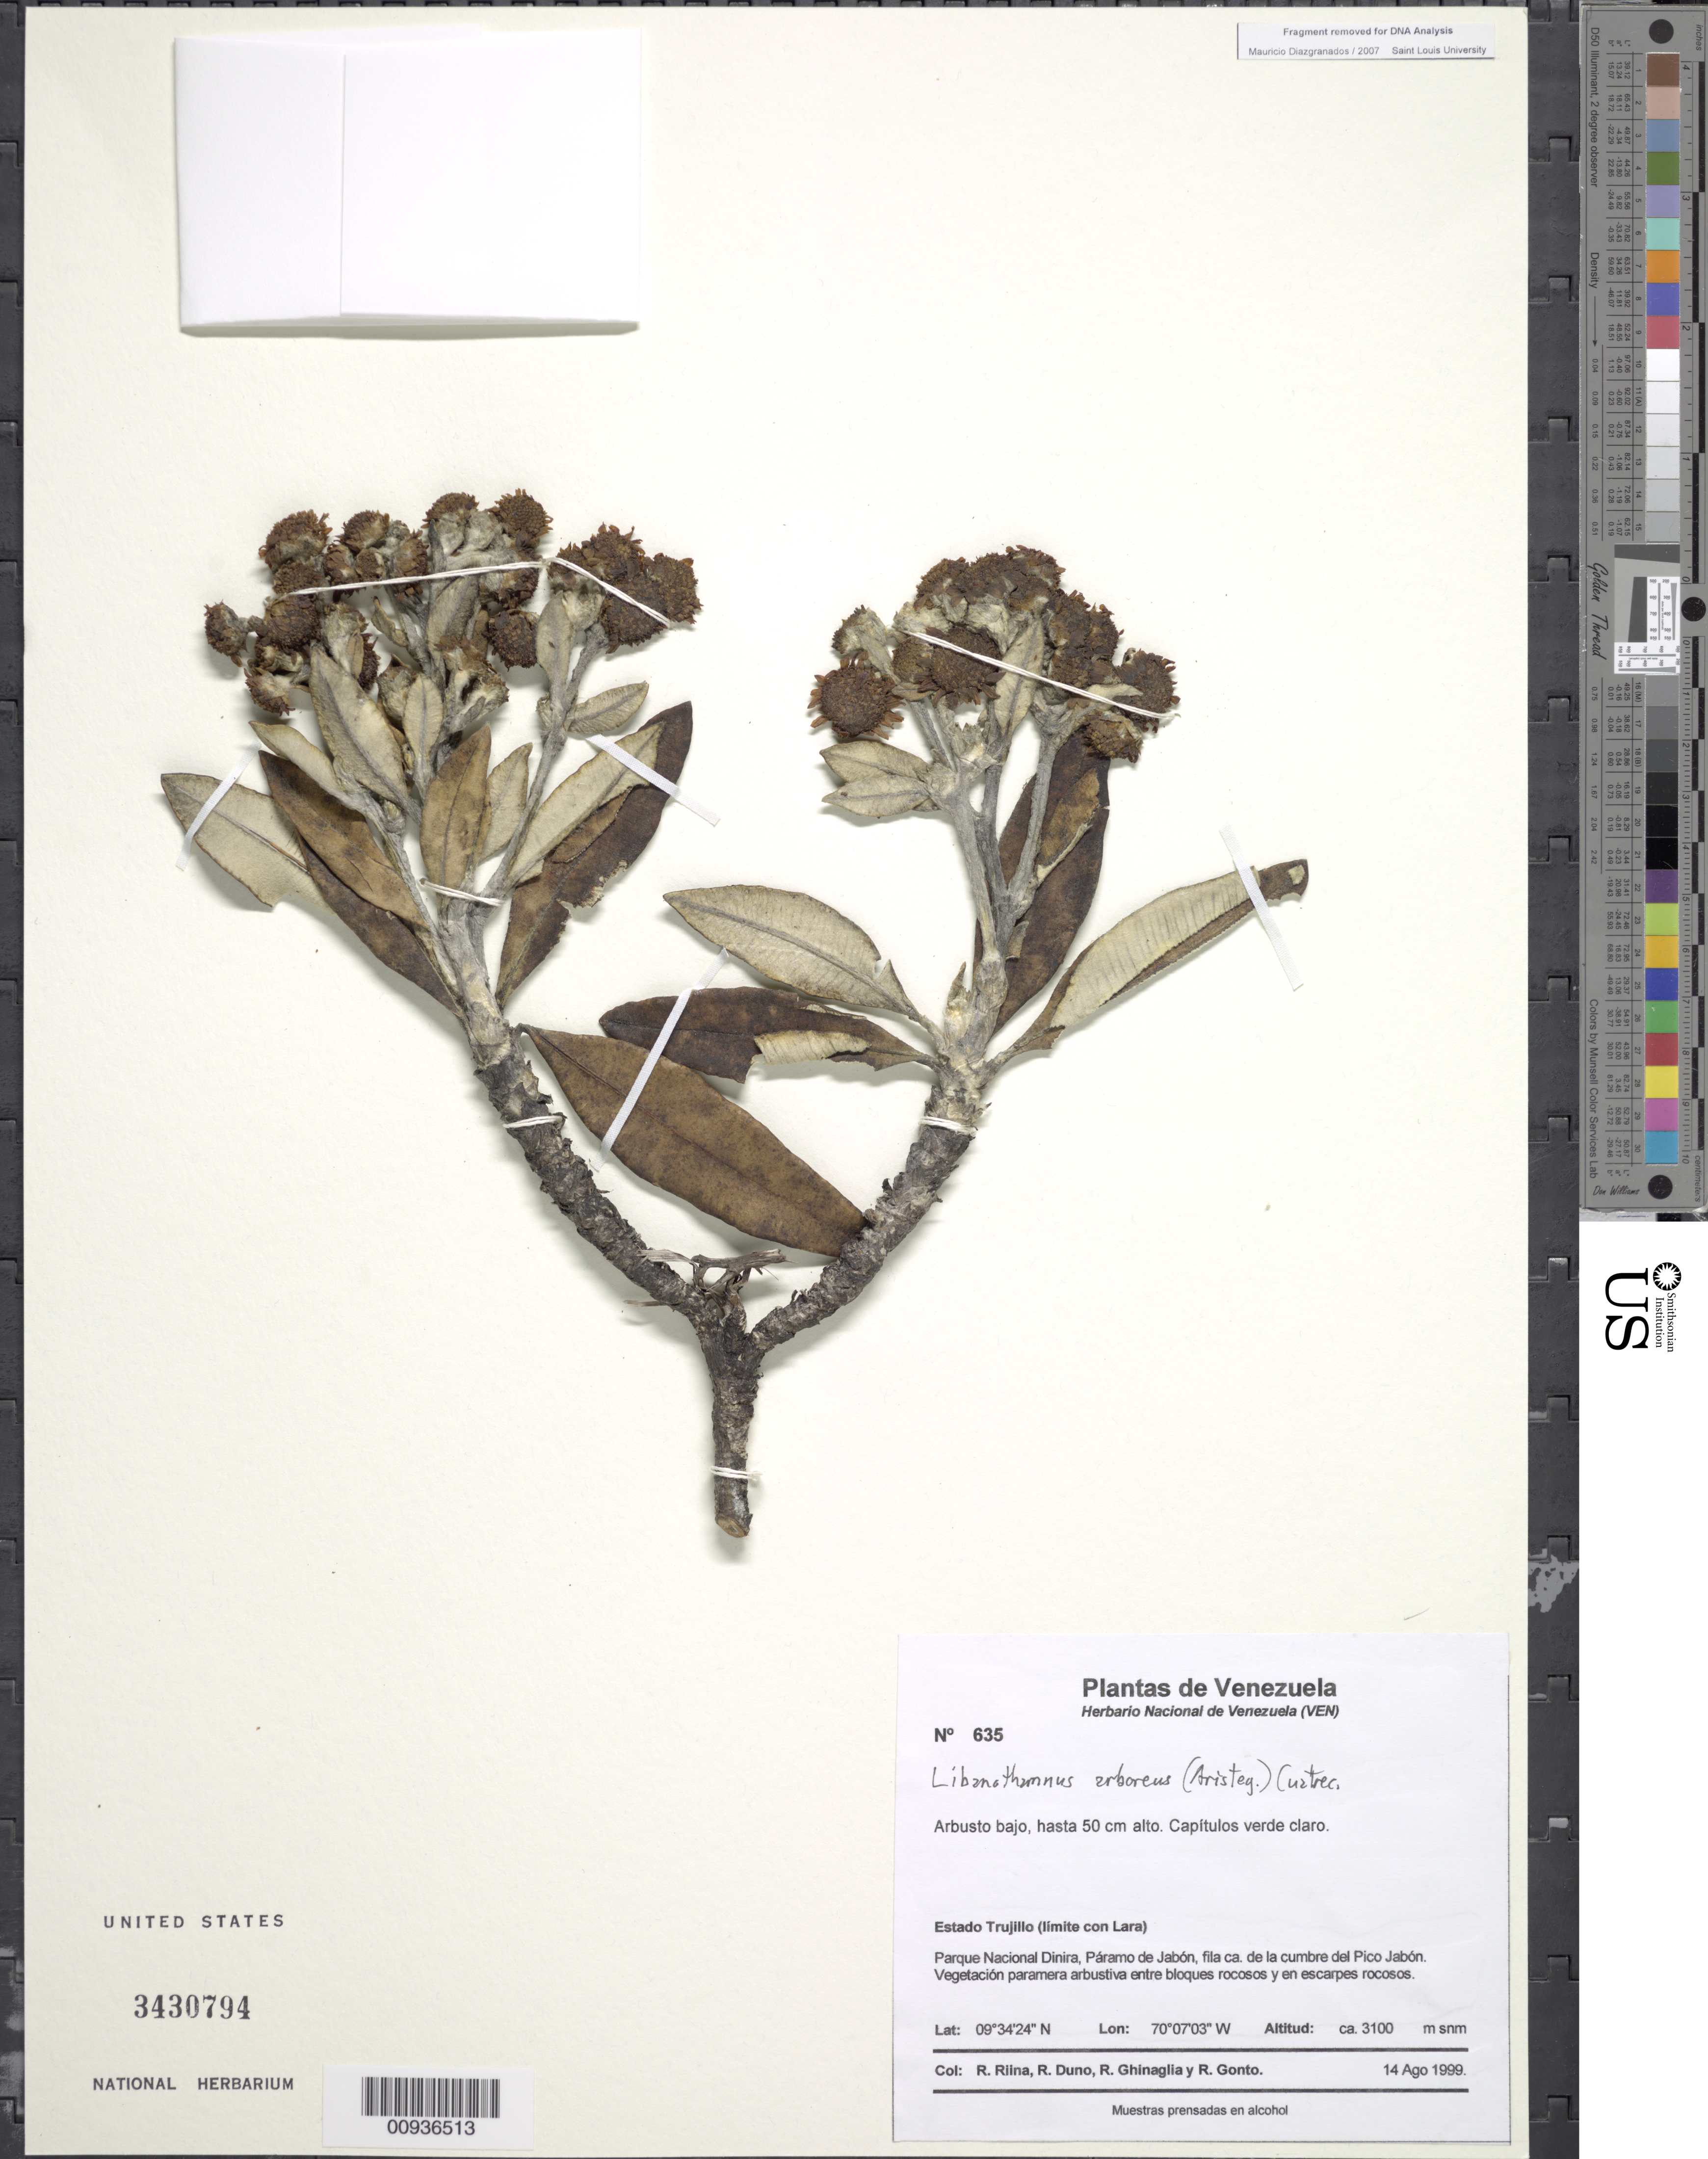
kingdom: Plantae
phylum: Tracheophyta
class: Magnoliopsida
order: Asterales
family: Asteraceae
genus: Libanothamnus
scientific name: Libanothamnus arboreus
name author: (Aristeg.) Cuatrec.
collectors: R. Riina, R. Duno de Stefano, R. Ghinaglia & R. Gonto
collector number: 635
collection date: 1999-08-14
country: Venezuela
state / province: Mérida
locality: Páramo de Jabón. P.N. Dinira, fila cerca de la cumbre del Pico del Jabón.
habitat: Vegetación paramera arbustiva entre bloques rocosos y en escarpes rocosos.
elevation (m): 3100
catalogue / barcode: US 3430794